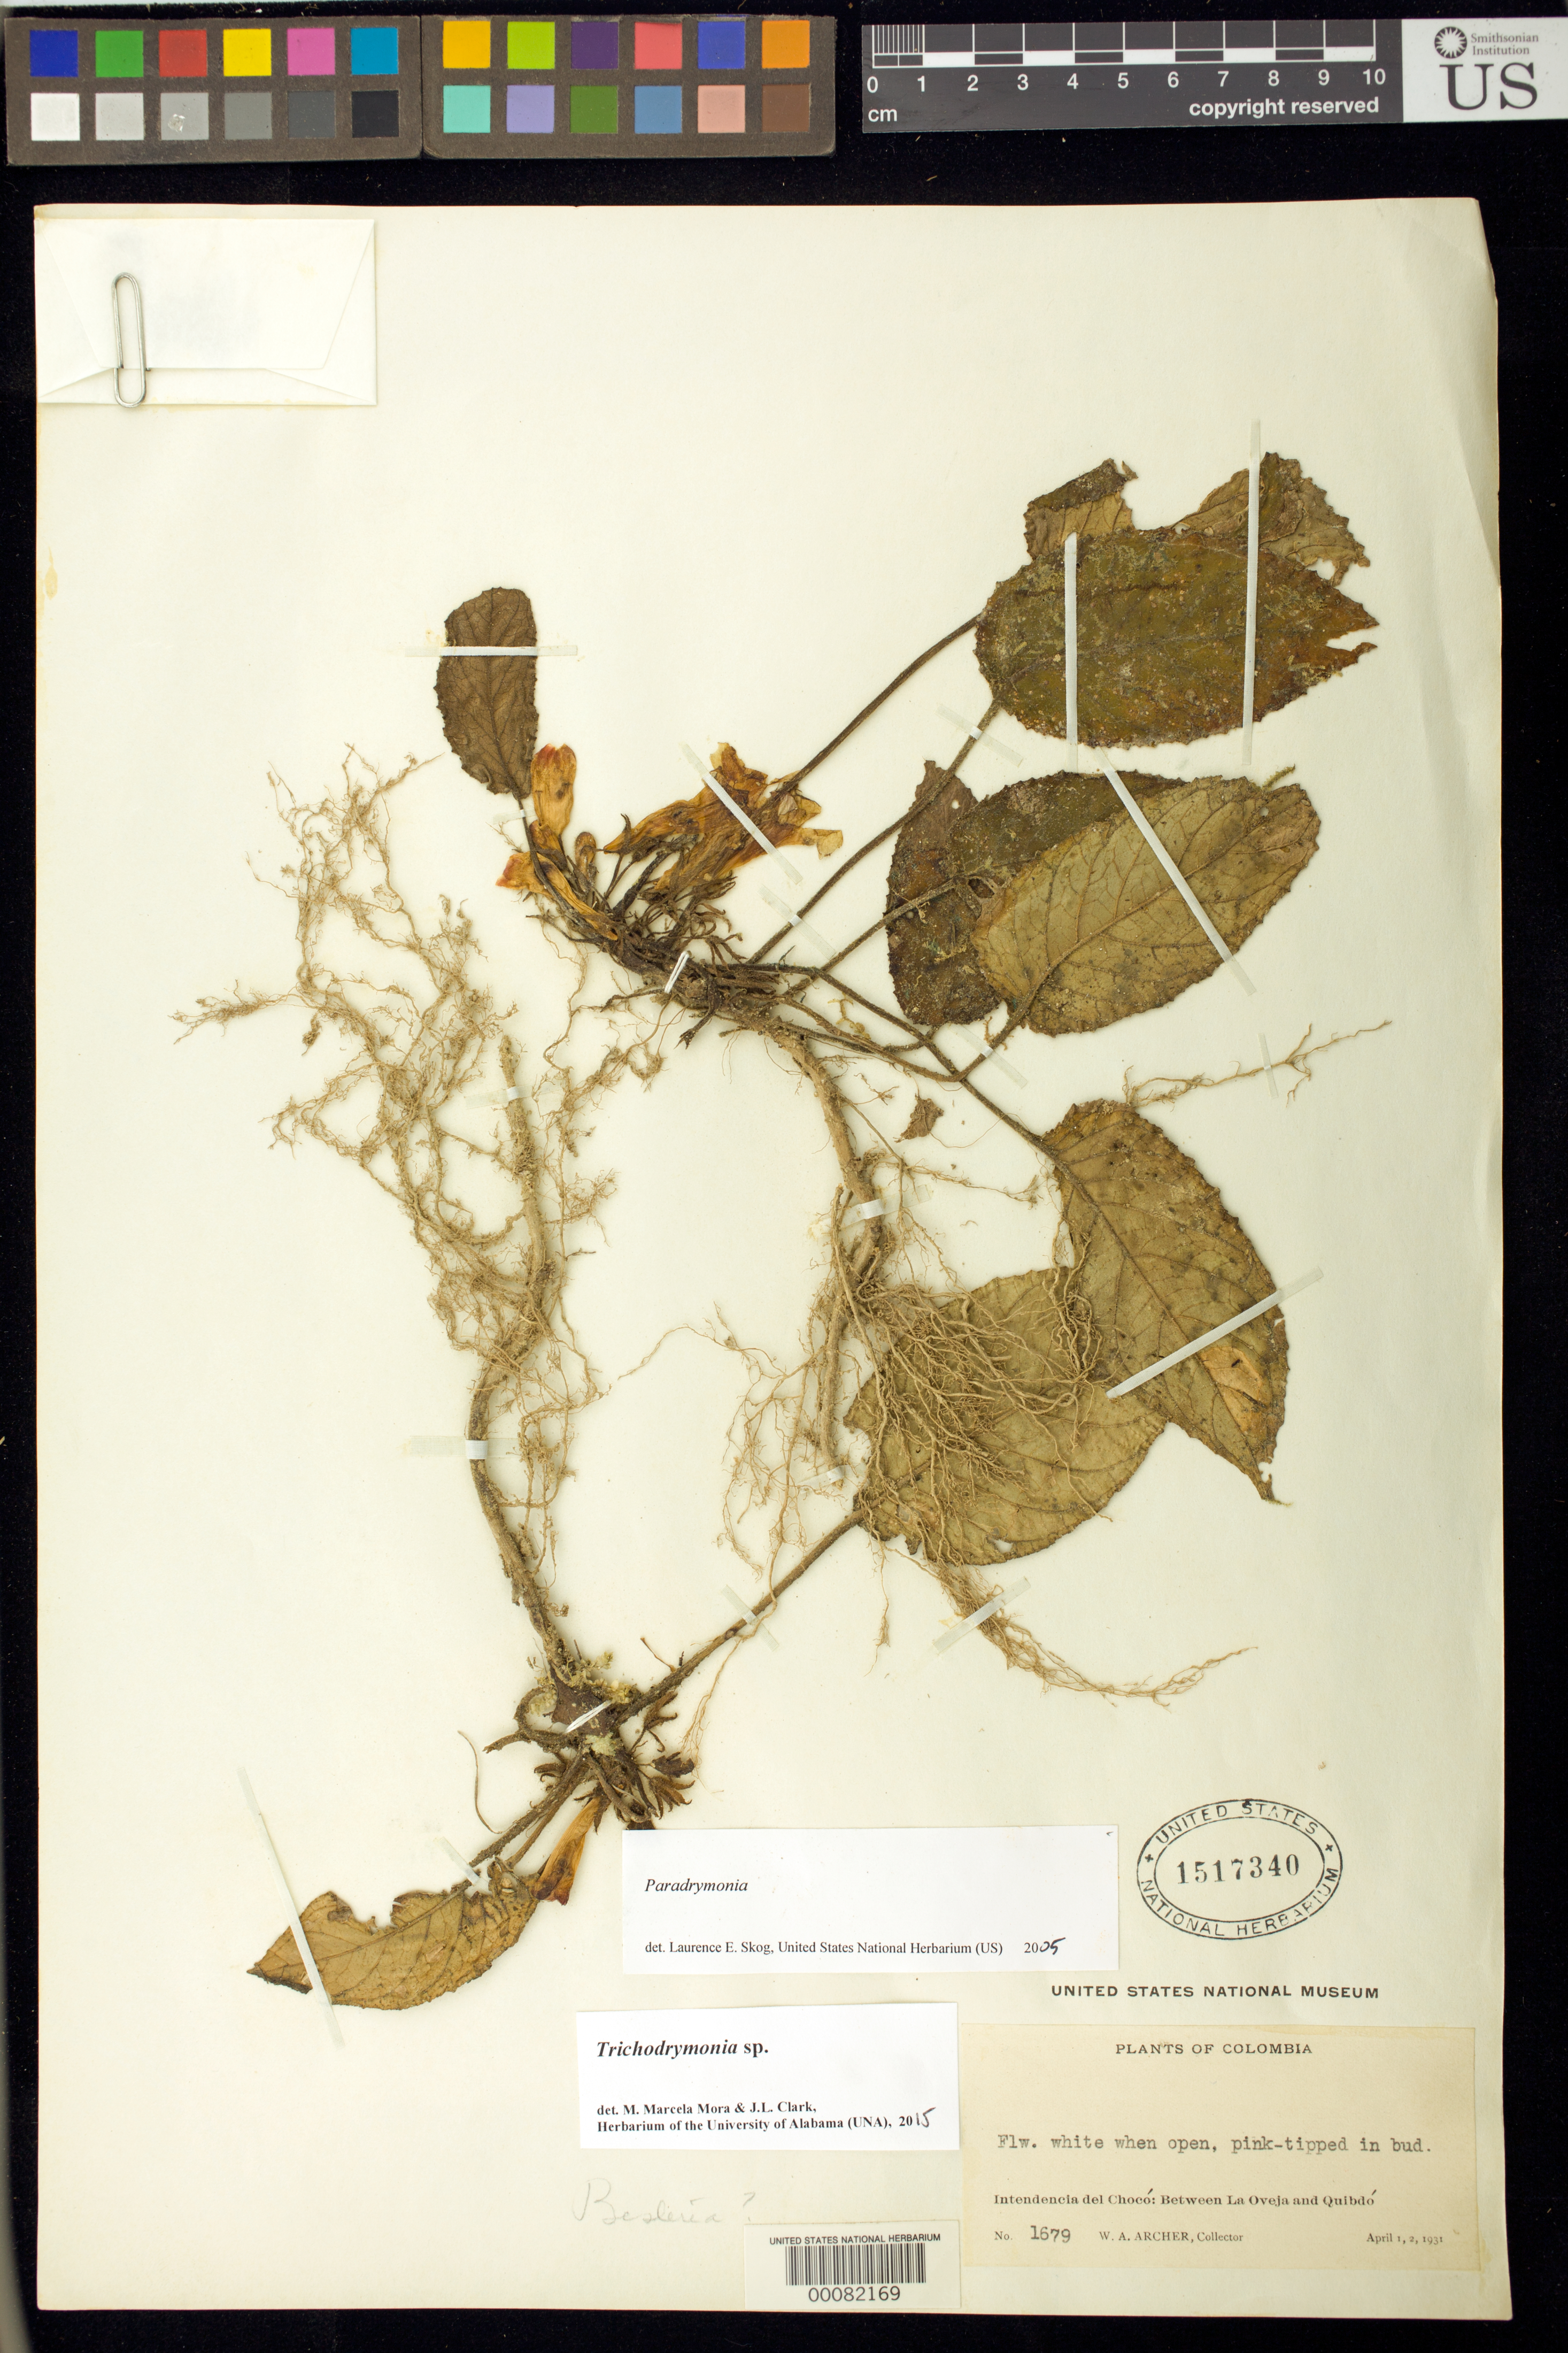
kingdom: Plantae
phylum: Tracheophyta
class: Magnoliopsida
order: Lamiales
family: Gesneriaceae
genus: Trichodrymonia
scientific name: Trichodrymonia sp.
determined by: Mora, M. M.; Clark, J. L.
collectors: A. W. Archer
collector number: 1679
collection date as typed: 1-2 Apr 1931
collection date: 1931-04-01/1931-04-02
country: Colombia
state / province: Chocó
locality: Between La Oveja and Quibdo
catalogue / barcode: US 1517340